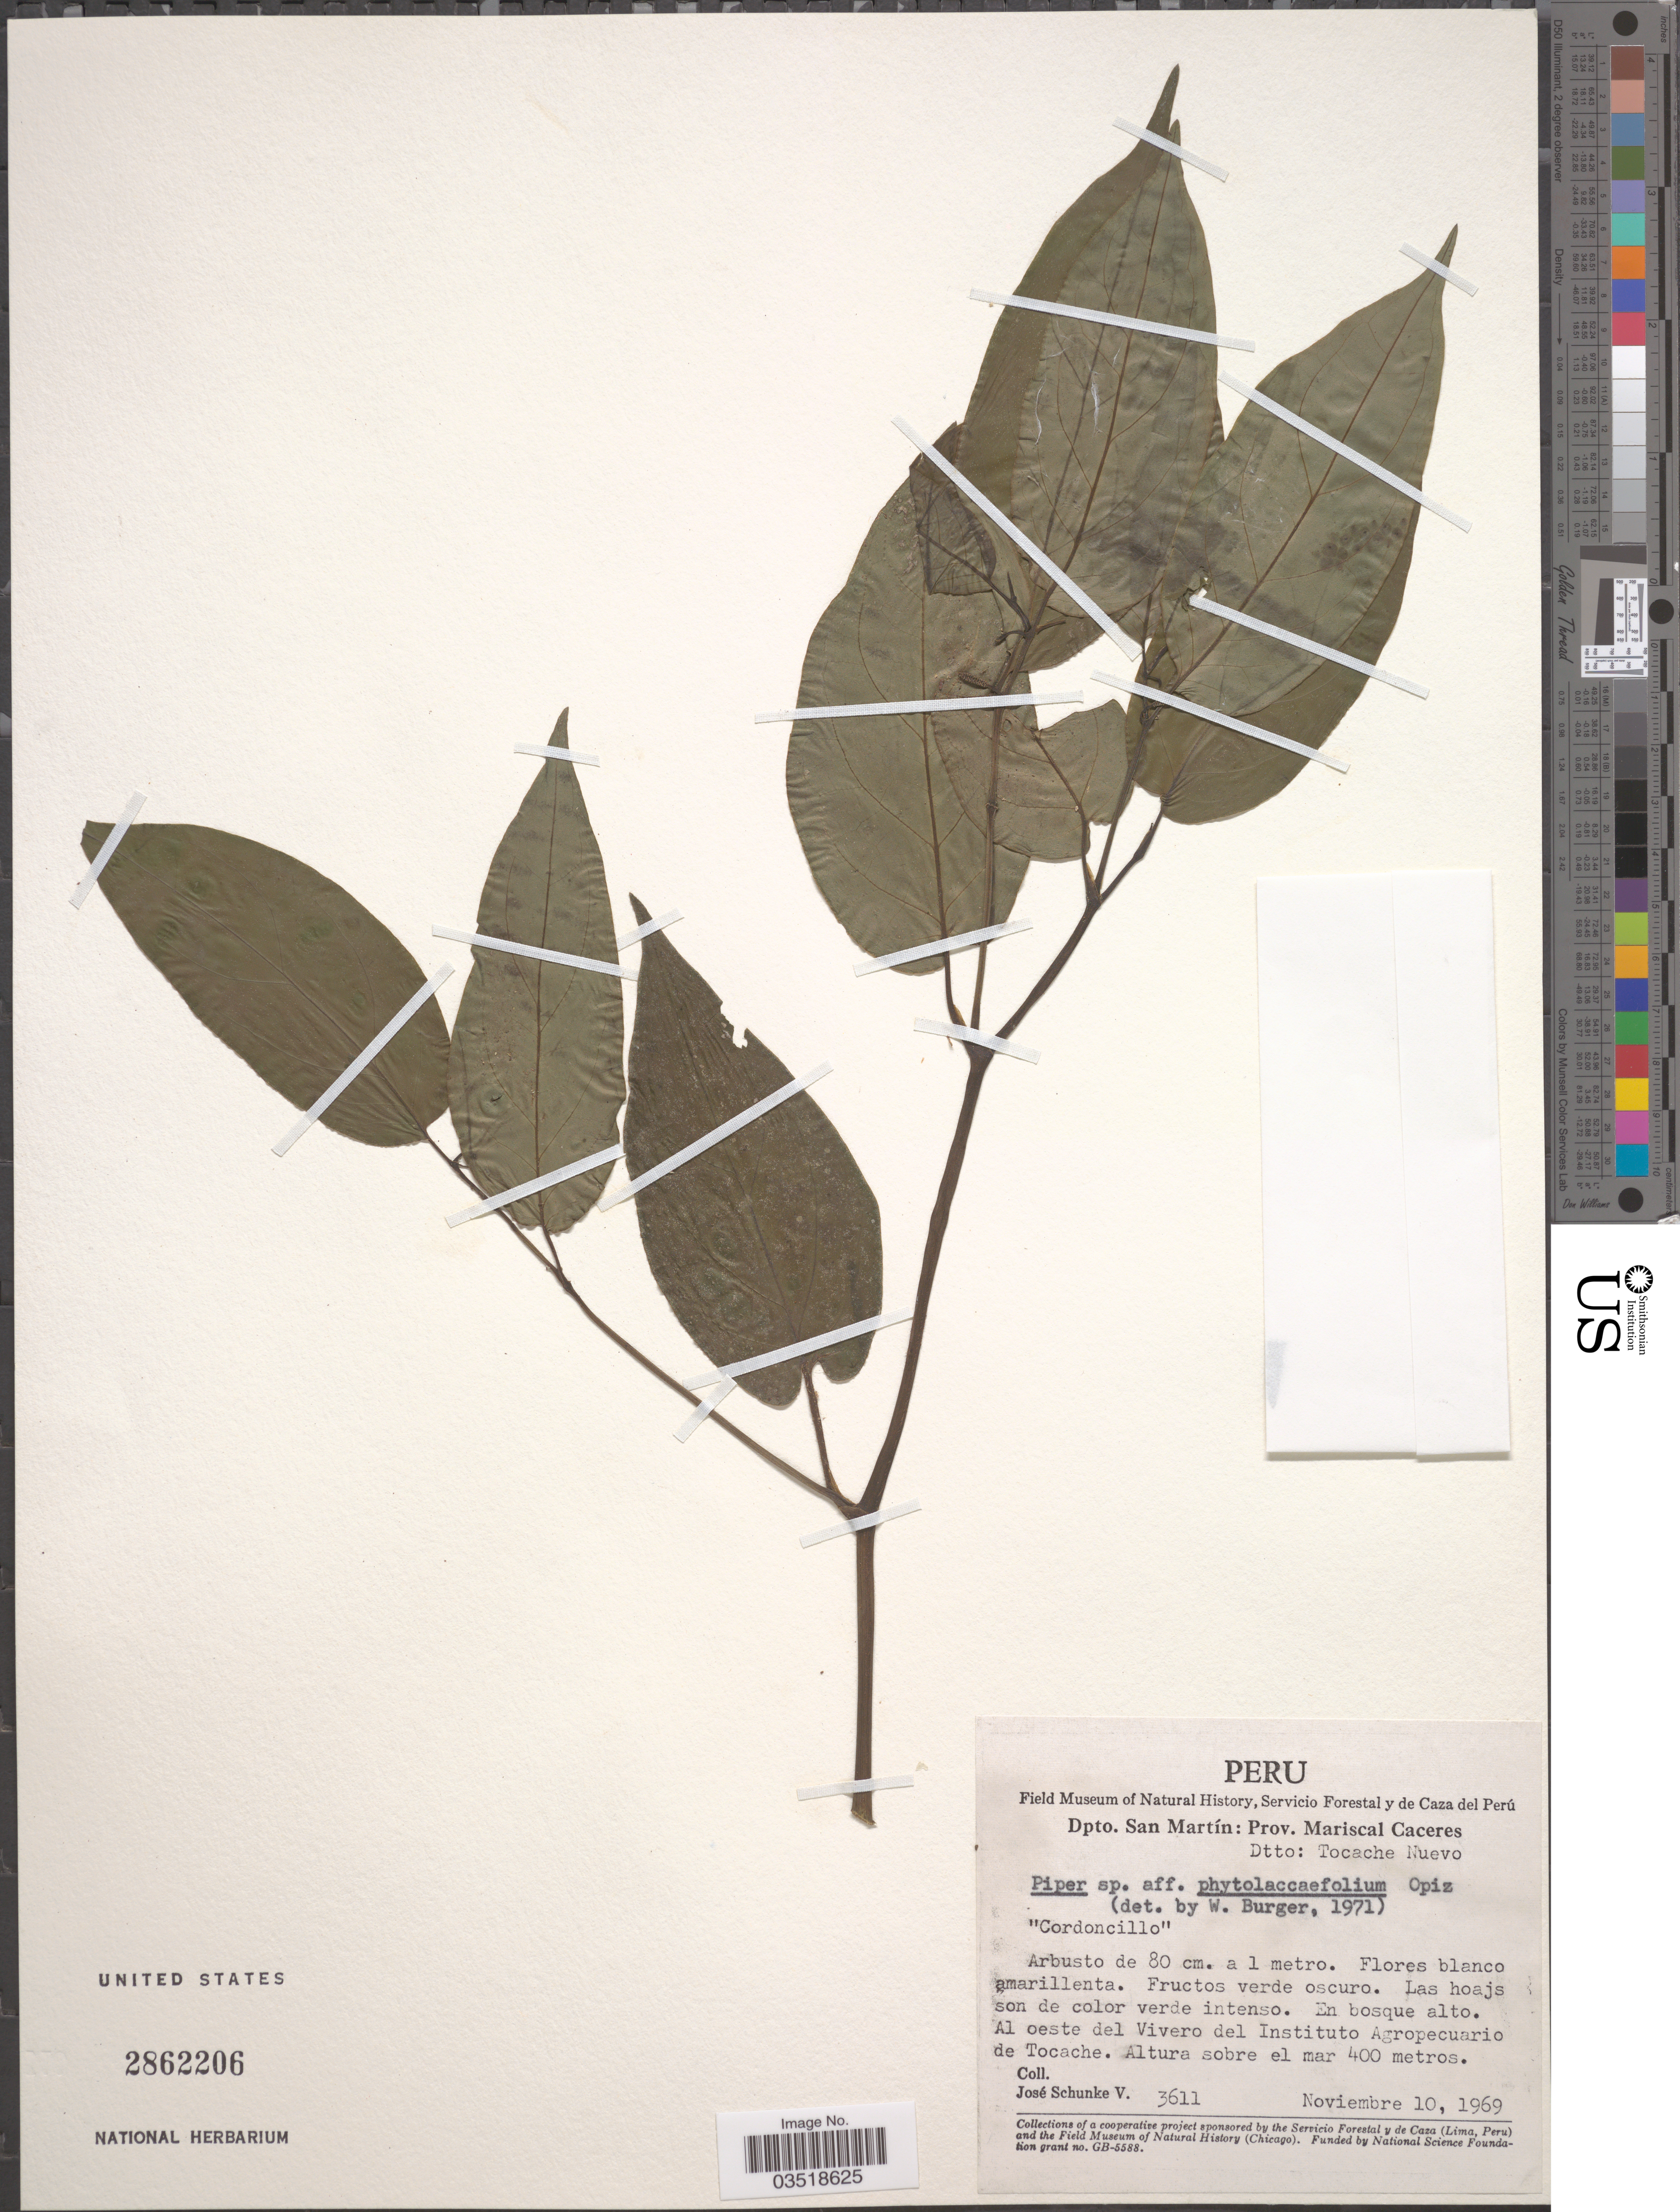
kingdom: Plantae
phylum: Tracheophyta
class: Magnoliopsida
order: Piperales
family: Piperaceae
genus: Piper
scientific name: Piper phytolaccifolium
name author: Opiz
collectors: J. Schunke Vigo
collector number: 3611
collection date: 1969-11-10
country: Peru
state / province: San Martín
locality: Dpto. San Martín: Prov. Mariscal Caceres. Dtto: Tocache Nuevo. Al oeste del Vivero del Instituto Agropecuario de Tocache.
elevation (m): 400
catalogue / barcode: US 2862206